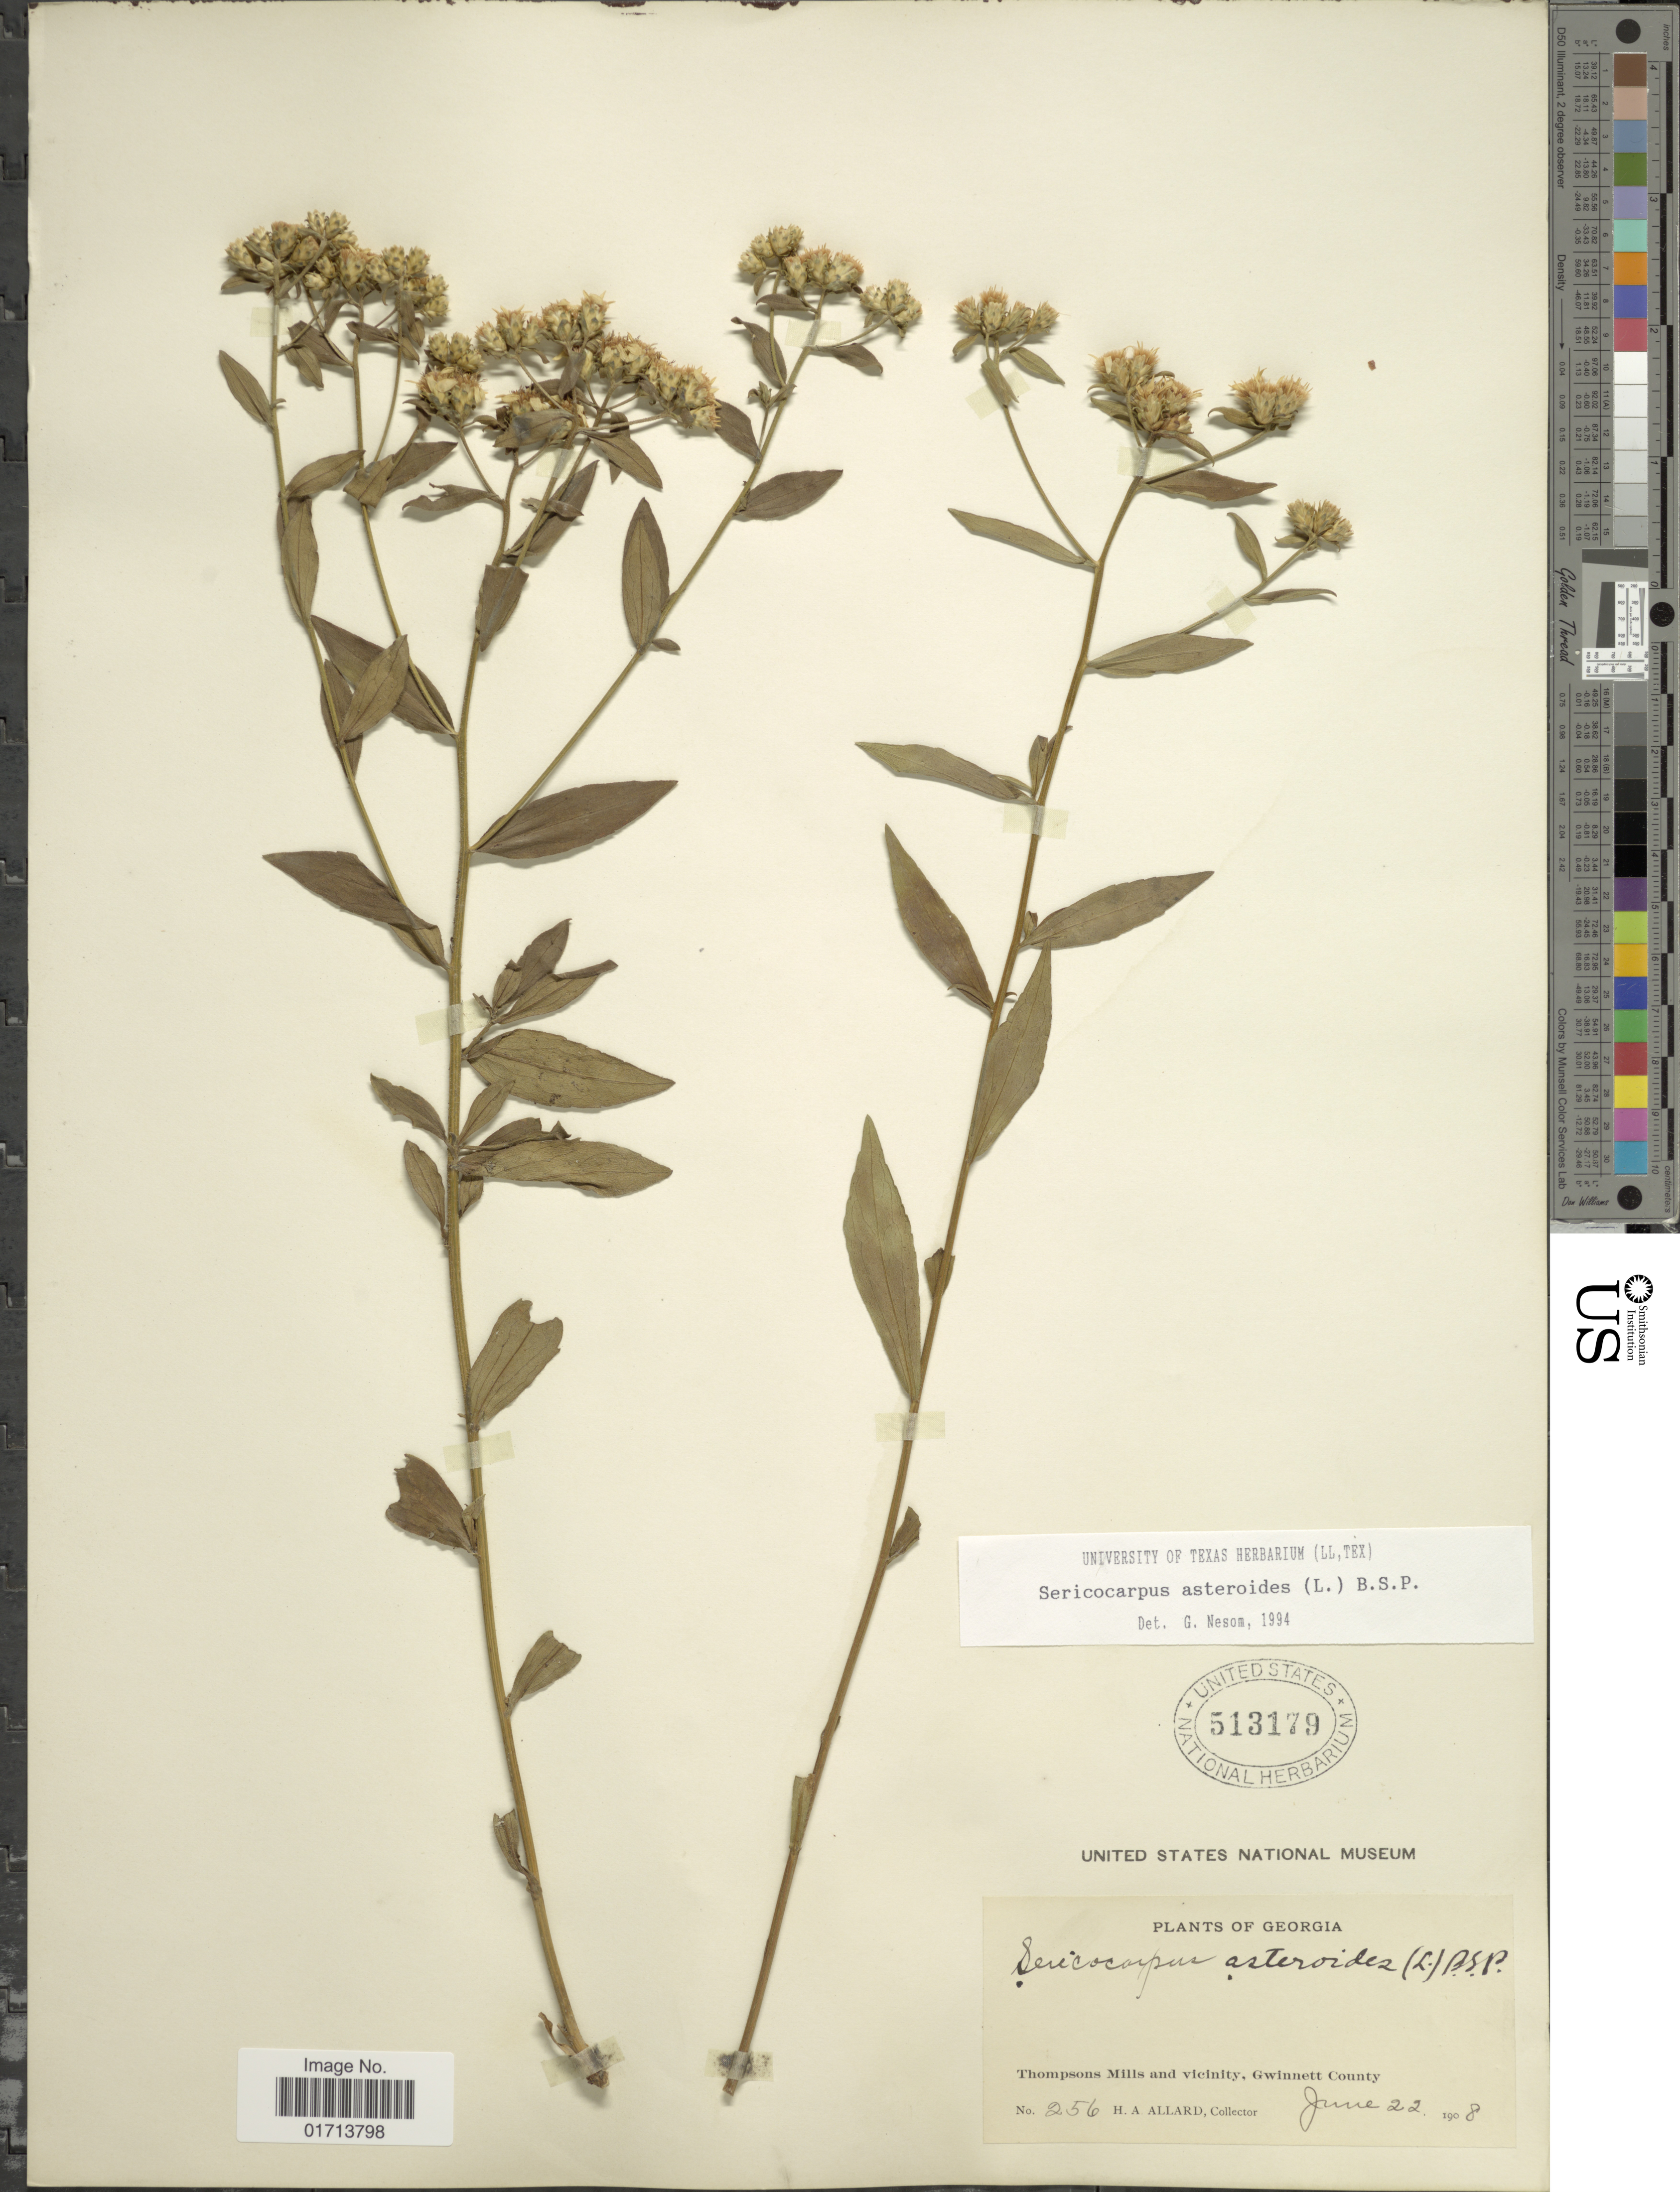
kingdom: Plantae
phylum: Tracheophyta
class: Magnoliopsida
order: Asterales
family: Asteraceae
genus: Sericocarpus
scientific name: Sericocarpus asteroides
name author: (L.) Britton, Stearns & Poggenb.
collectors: H. A. Allard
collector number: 256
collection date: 1908-06-22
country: United States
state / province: Georgia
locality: Thompsons Mills and vicinity, Gwinnett County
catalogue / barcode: US 513179